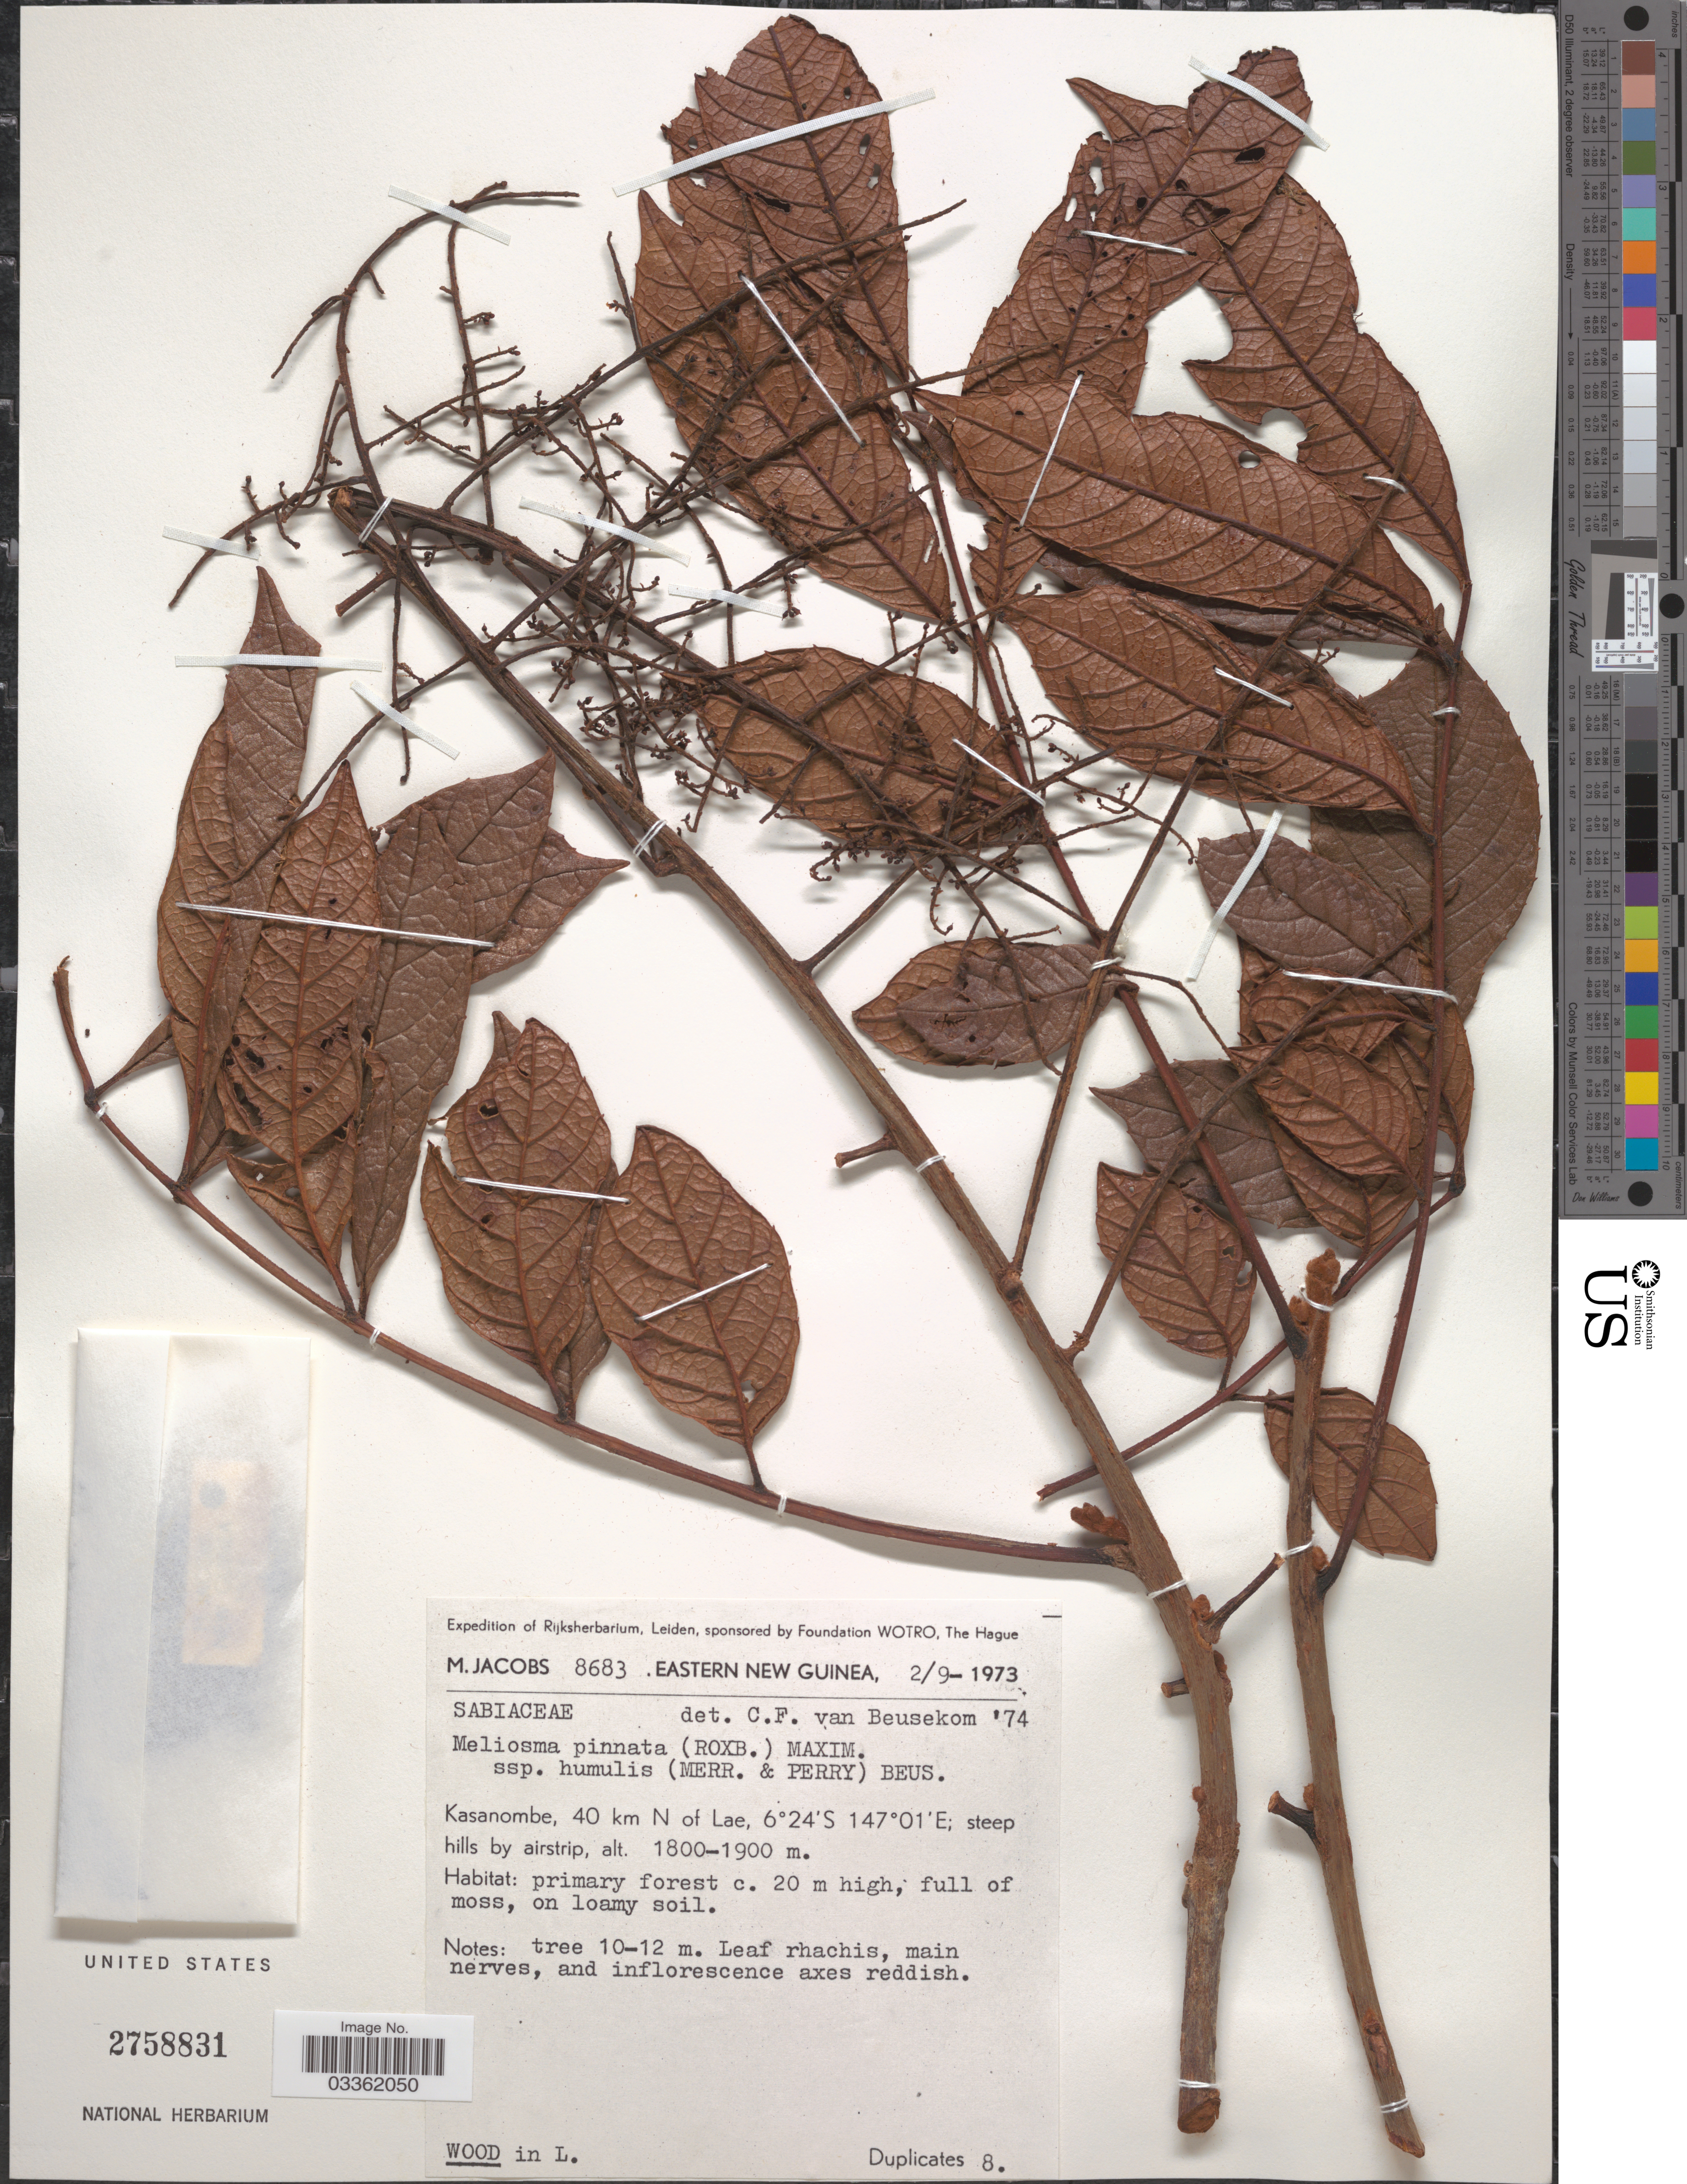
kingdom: Plantae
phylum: Tracheophyta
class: Magnoliopsida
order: Proteales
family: Sabiaceae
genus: Meliosma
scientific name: Meliosma pinnata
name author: Maxim.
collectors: M. Jacobs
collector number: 8683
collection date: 1973-09-02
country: Papua New Guinea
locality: Eastern New Guinea. Kasanombe, 40 km N of Lae. Steep hills by airstrip.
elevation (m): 1800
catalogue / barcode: US 2758831